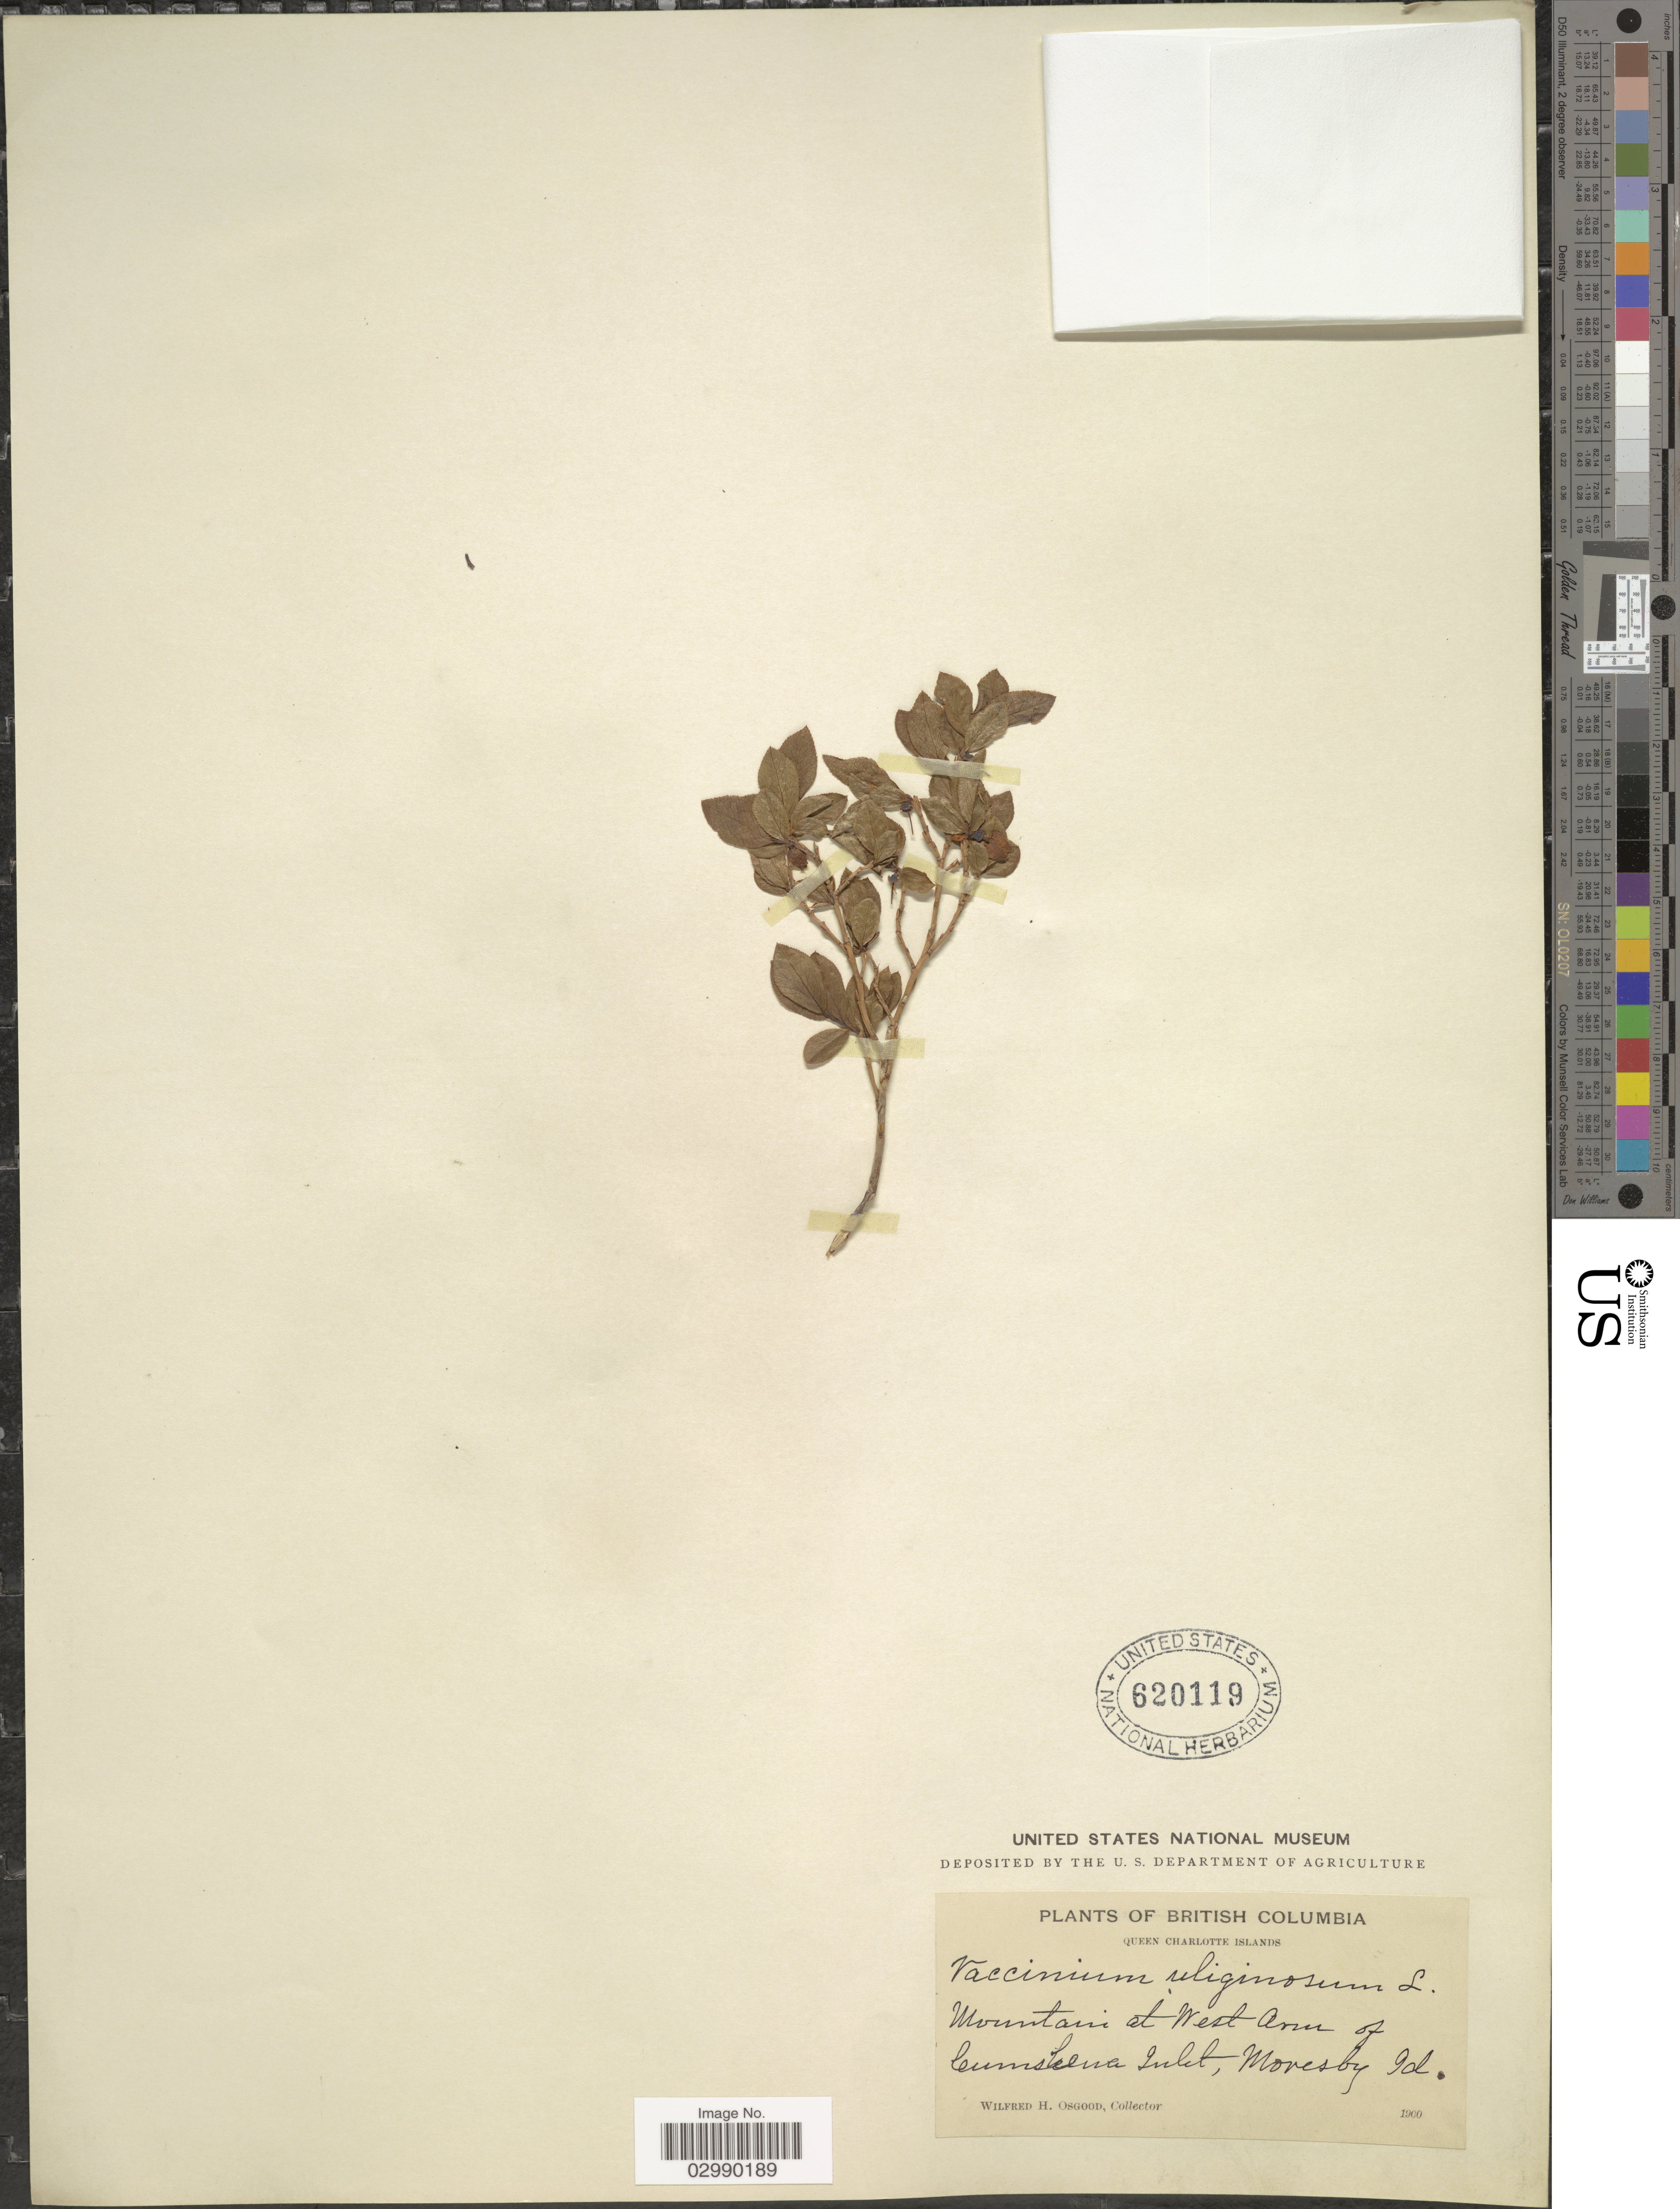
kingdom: Plantae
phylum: Tracheophyta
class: Magnoliopsida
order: Ericales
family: Ericaceae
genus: Vaccinium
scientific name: Vaccinium uliginosum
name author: L.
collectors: W. Osgood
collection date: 1900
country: Canada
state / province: British Columbia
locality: British Columbia, Queen Charlotte Islands, Mountain at West Arm of Cumshewa Inlet, Moresby Id.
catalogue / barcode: US 620119